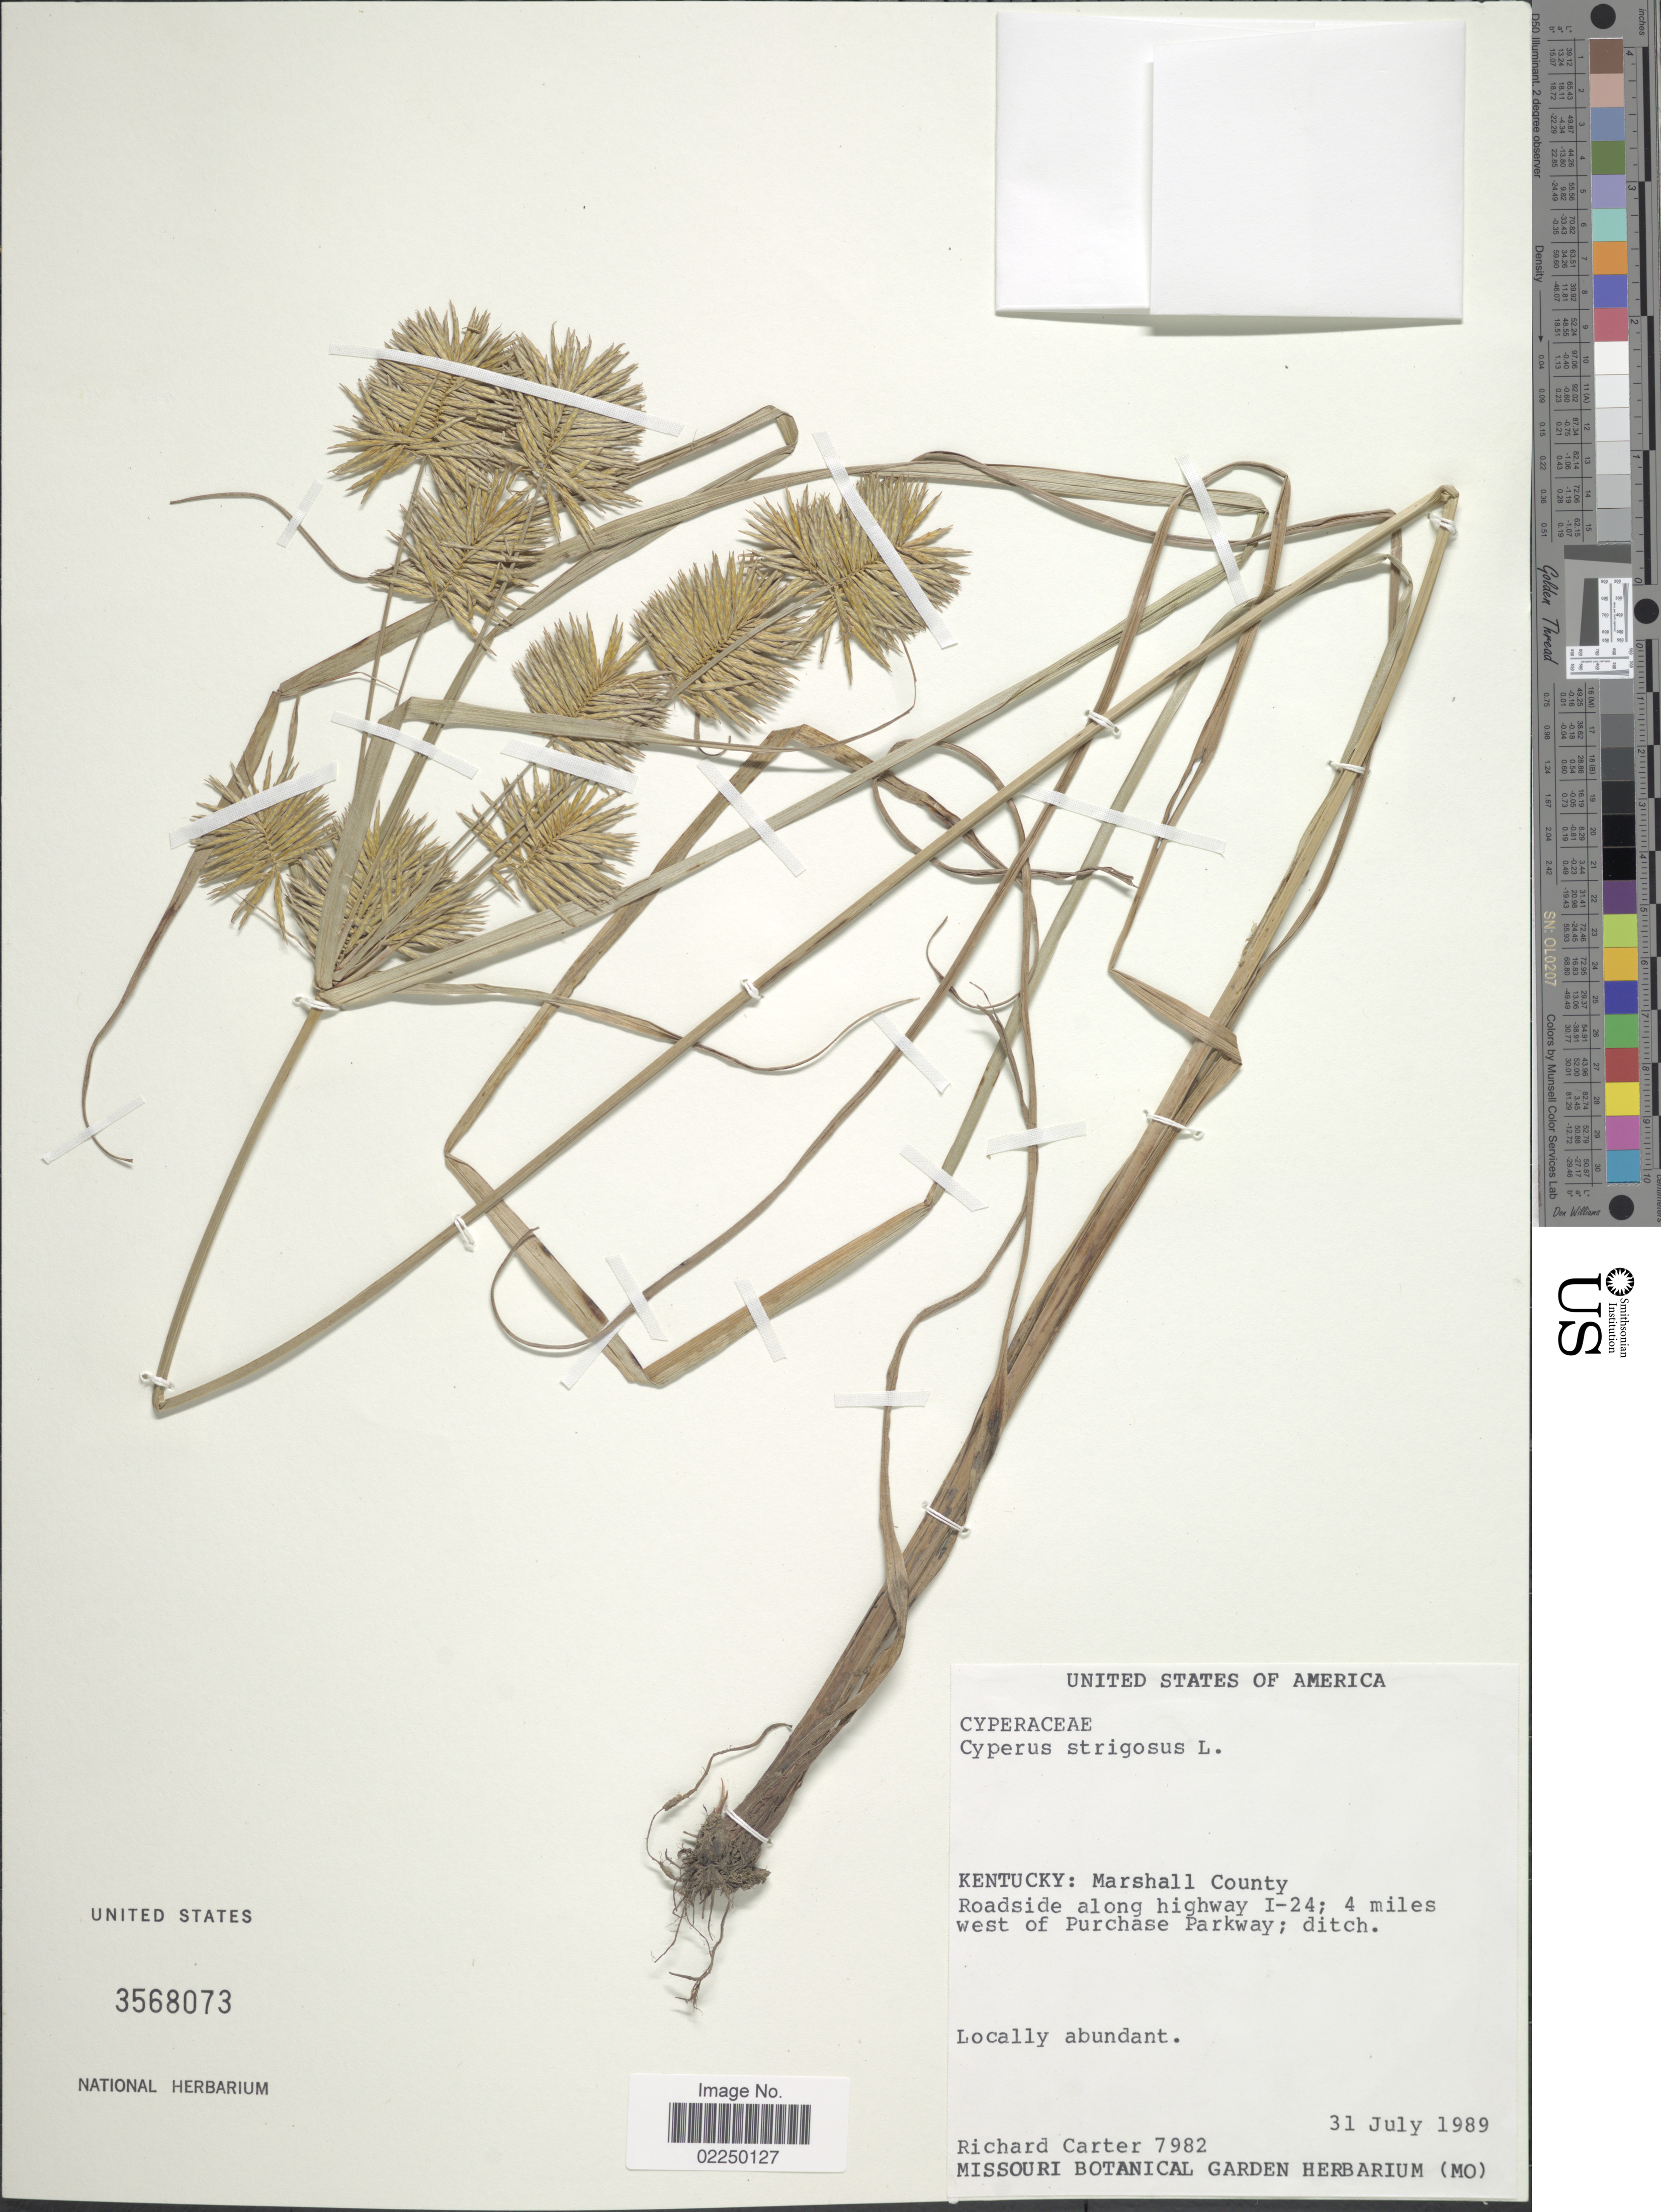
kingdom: Plantae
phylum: Tracheophyta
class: Liliopsida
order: Poales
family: Cyperaceae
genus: Cyperus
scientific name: Cyperus strigosus L.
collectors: R. Carter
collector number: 7982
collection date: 1989-07-31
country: United States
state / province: Kentucky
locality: Marshall County, roadside along highway I-24; 4 miles west of Purchase Parkway; ditch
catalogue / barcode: US 3568073